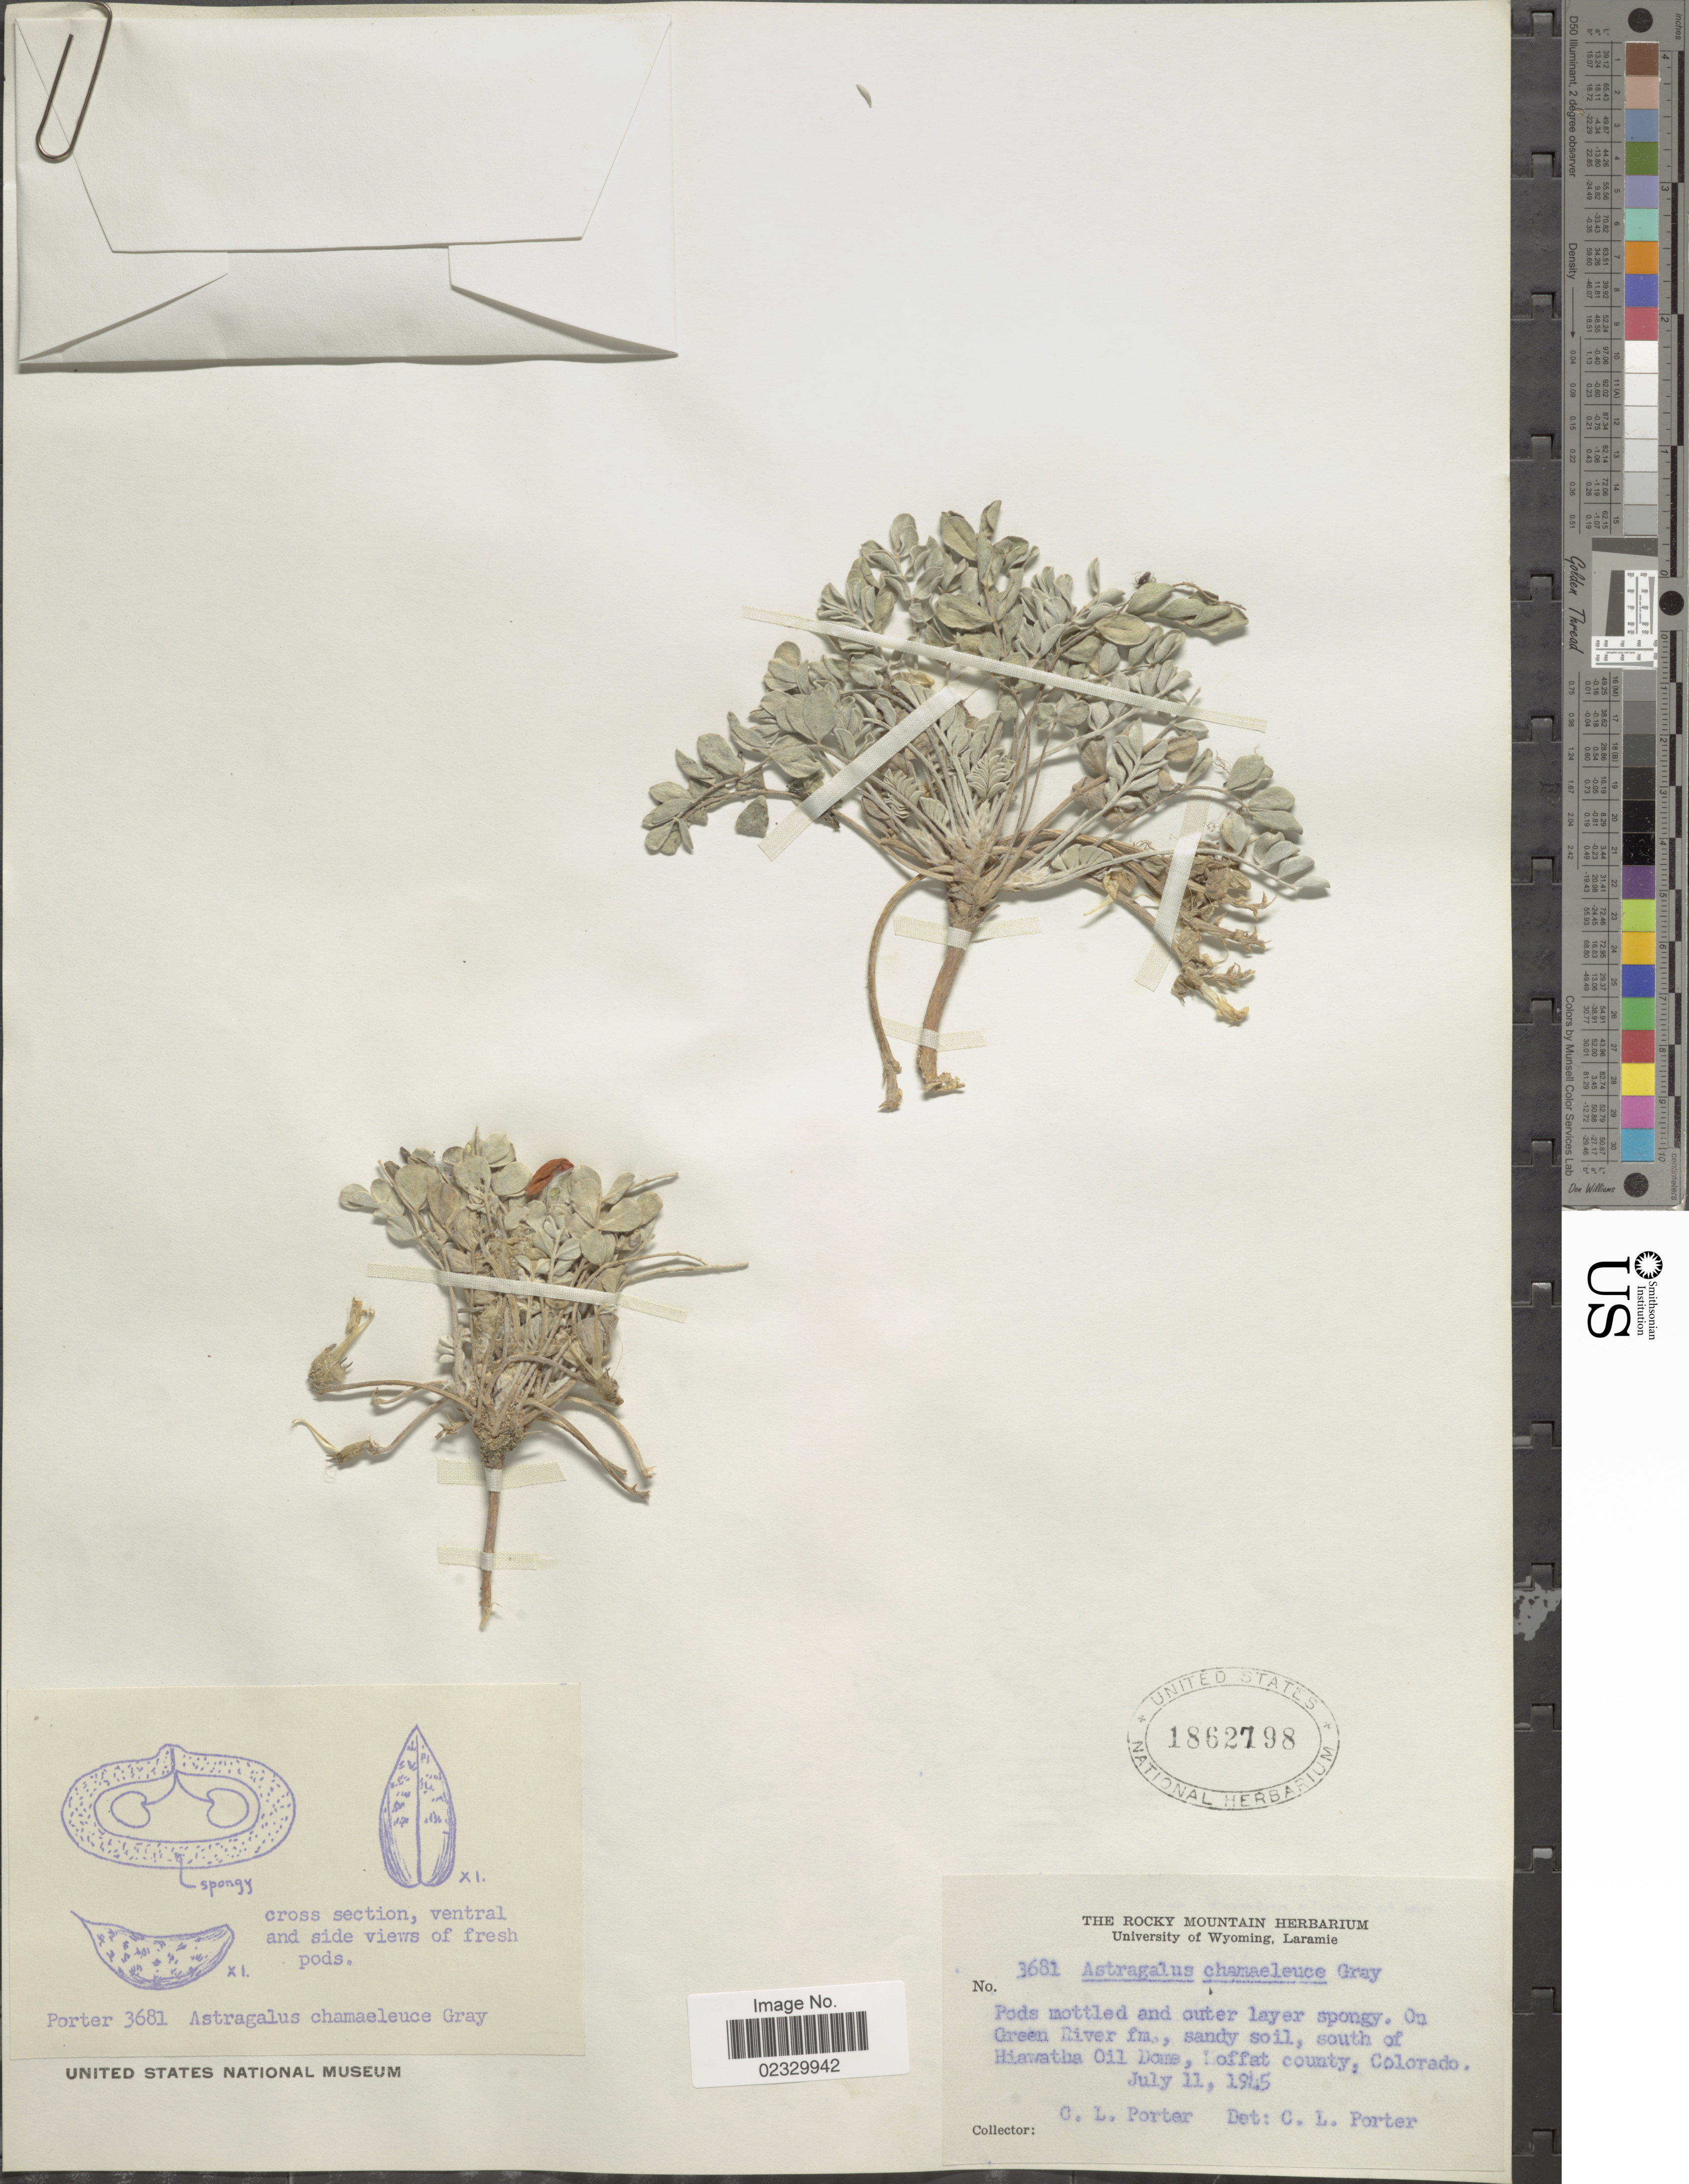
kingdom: Plantae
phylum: Tracheophyta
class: Magnoliopsida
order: Fabales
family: Fabaceae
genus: Astragalus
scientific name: Astragalus cicadae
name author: M.E. Jones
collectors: C. L. Porter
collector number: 3681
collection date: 1945-07-11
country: United States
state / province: Colorado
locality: On Green River fm., south of Hiawatha Oil Dome, Loffat county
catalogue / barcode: US 1862798